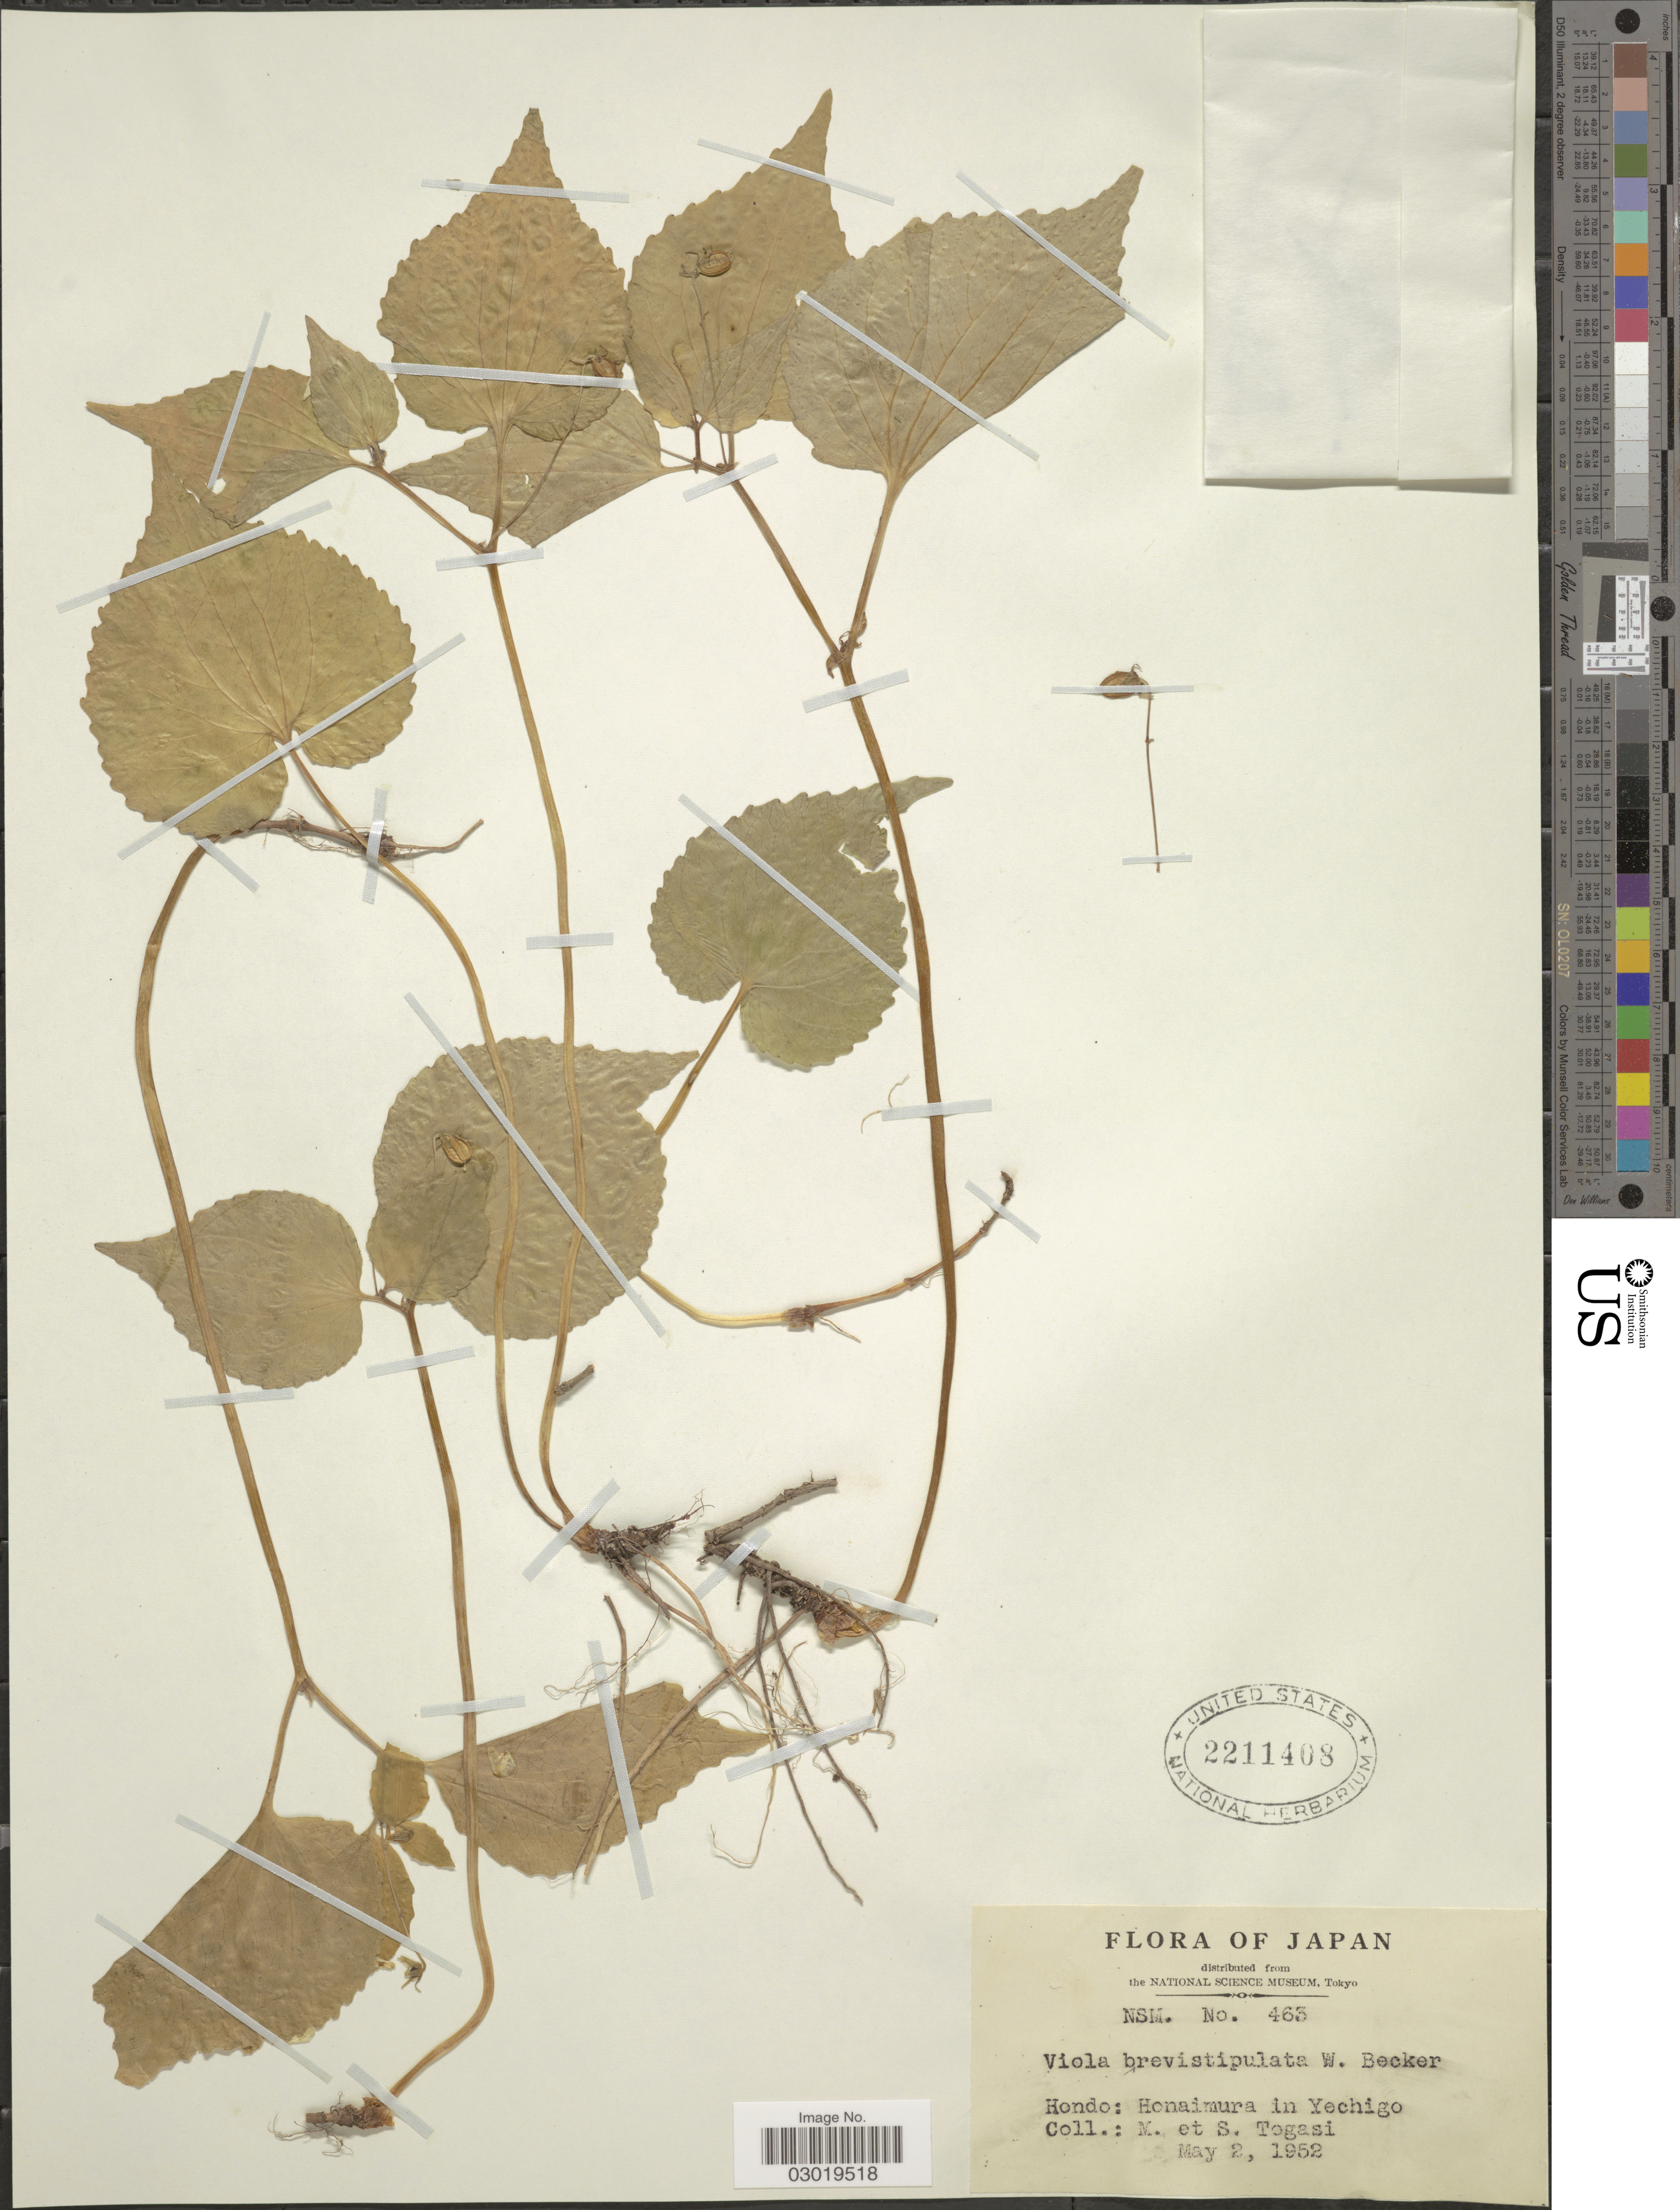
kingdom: Plantae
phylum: Tracheophyta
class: Magnoliopsida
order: Malpighiales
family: Violaceae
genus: Viola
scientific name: Viola brevistipulata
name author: (Franch. & Sav.) W. Becker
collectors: M. Togasi & S. Togasi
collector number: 463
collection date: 1952-05-02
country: Japan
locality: Hondo: Honaimura in Yechigo.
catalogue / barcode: US 2211408